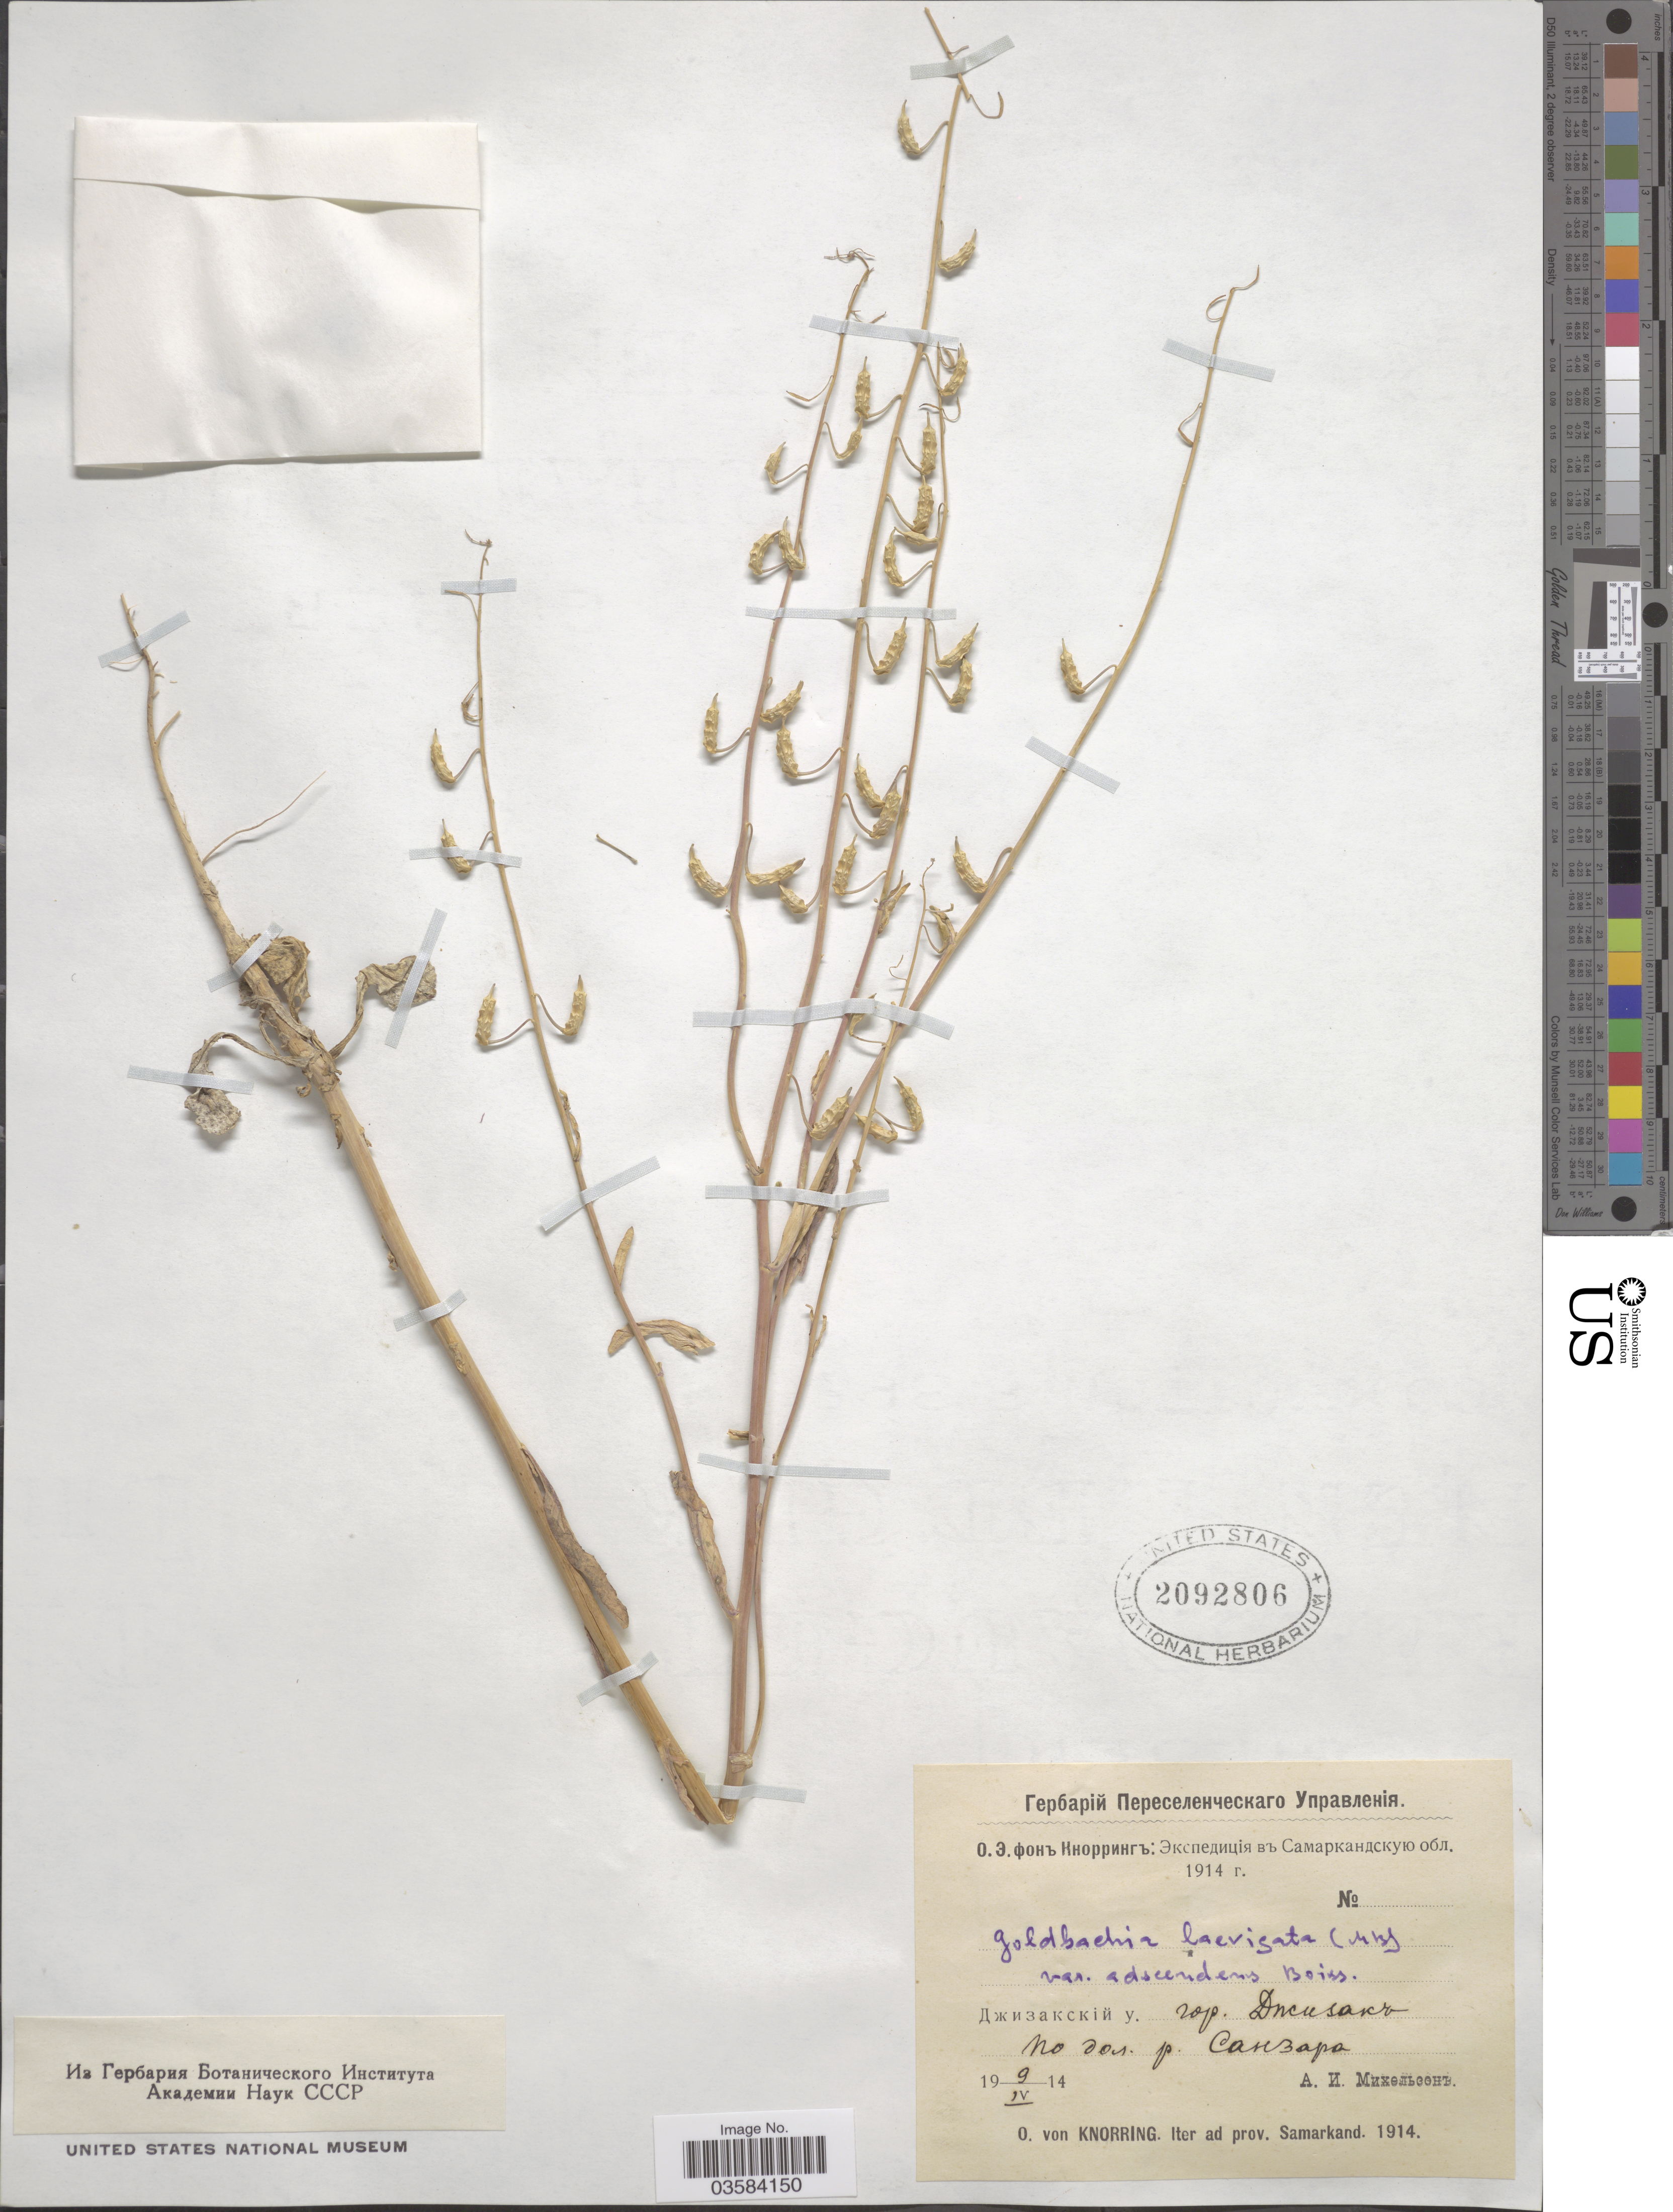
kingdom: Plantae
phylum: Tracheophyta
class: Magnoliopsida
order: Brassicales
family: Brassicaceae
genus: Goldbachia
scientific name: Goldbachia laevigata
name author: (M. Bieb.) DC.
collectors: A. Mikhelson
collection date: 1914-04-09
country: Uzbekistan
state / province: Jizzax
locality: Valley of River Sanzara.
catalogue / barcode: US 2092806